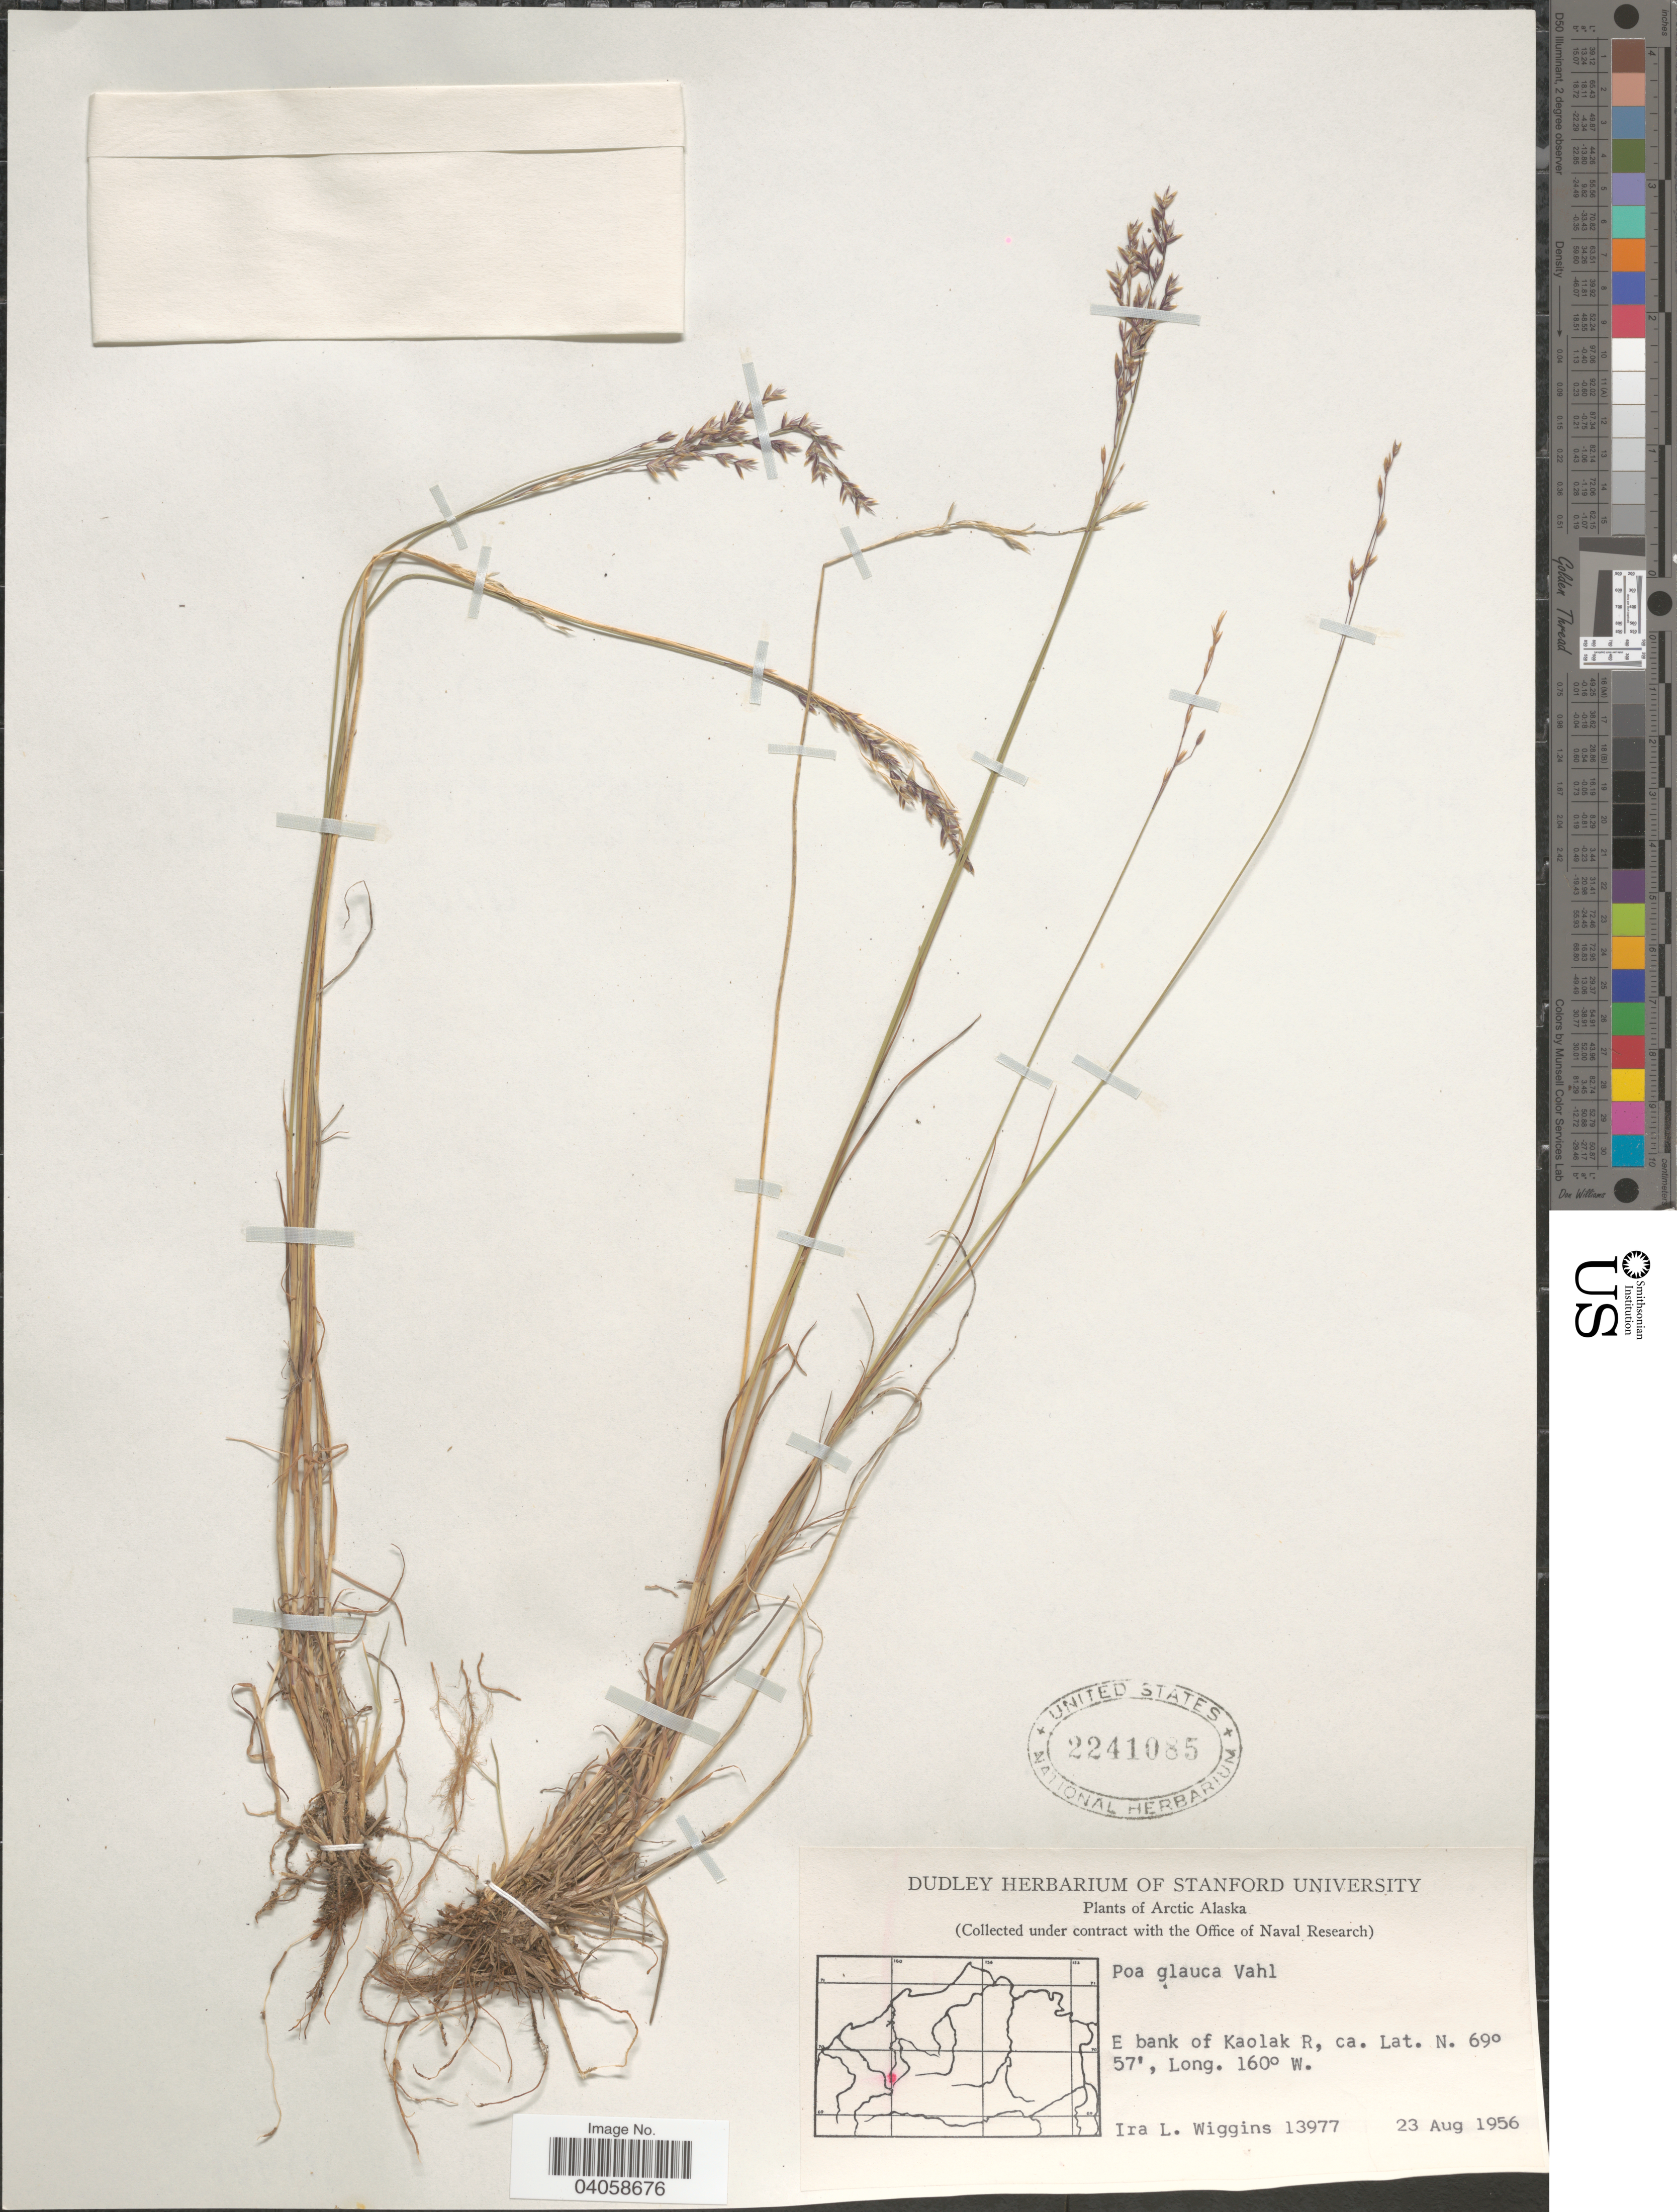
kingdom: Plantae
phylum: Tracheophyta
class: Liliopsida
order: Poales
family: Poaceae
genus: Poa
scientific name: Poa glauca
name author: Vahl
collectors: I. L. Wiggins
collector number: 13977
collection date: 1956-08-23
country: United States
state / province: Alaska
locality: Arctic Alaska. E bank of Kaolak R.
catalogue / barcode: US 2241085